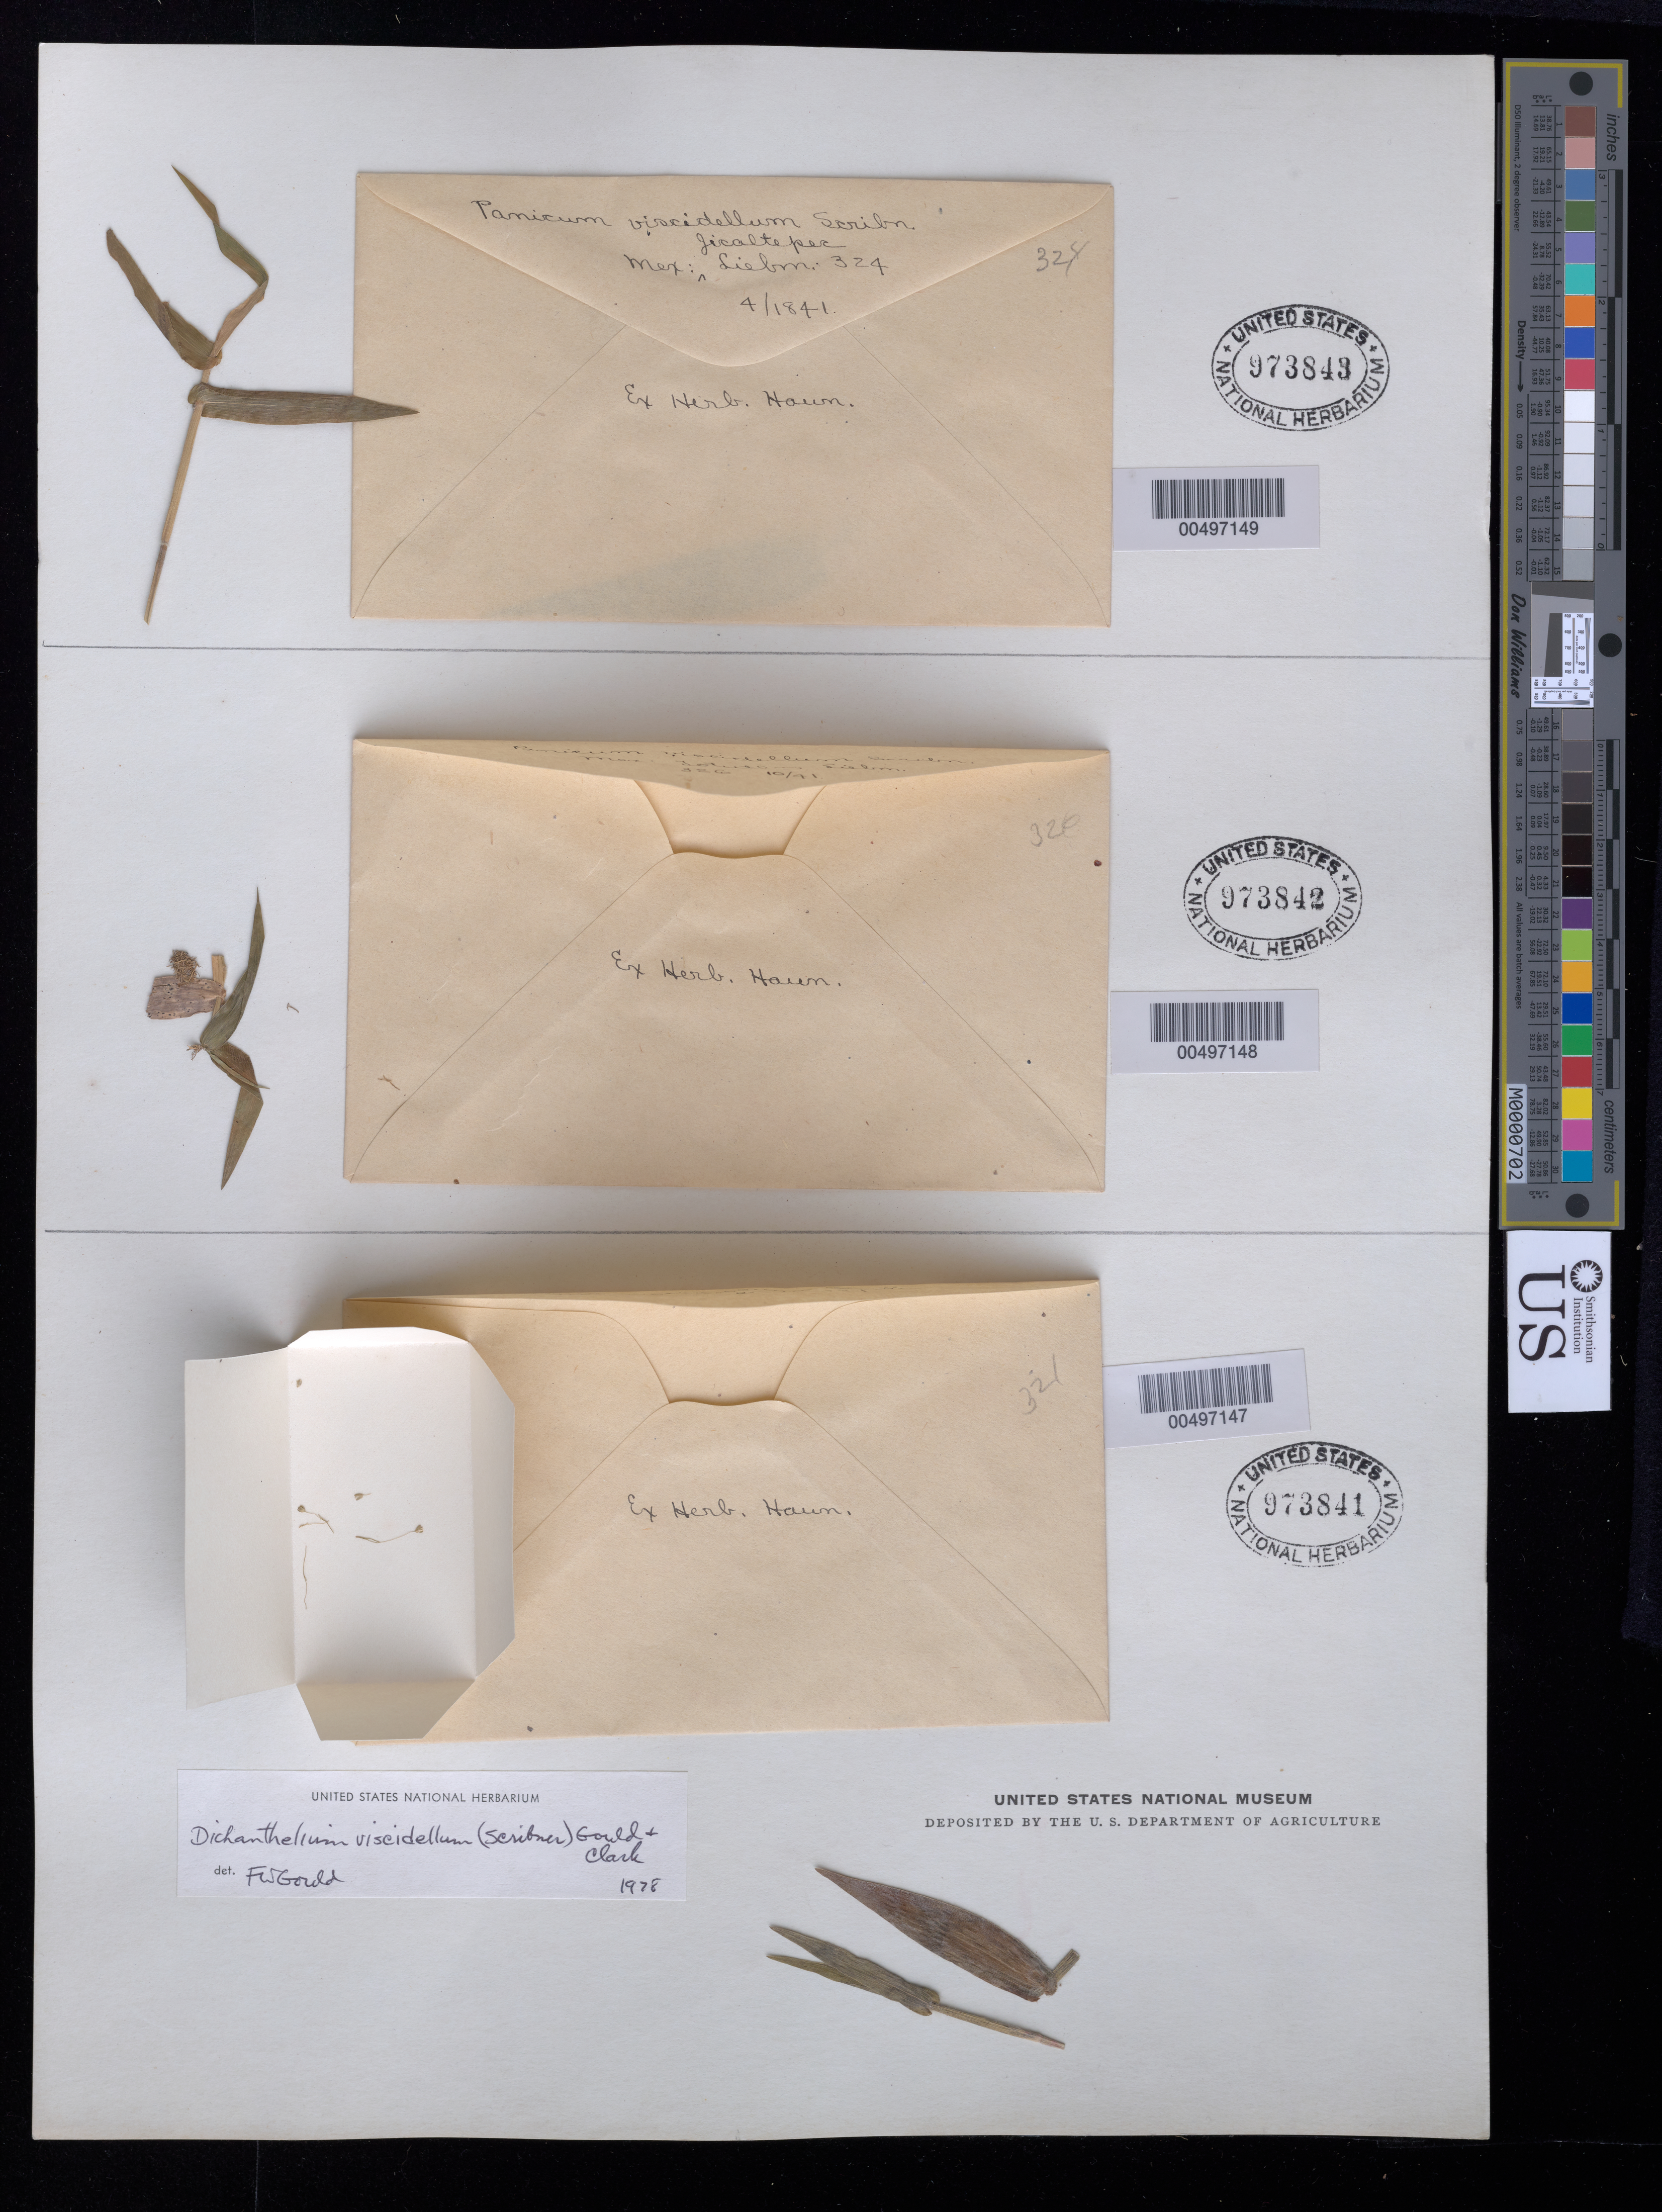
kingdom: Plantae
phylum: Tracheophyta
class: Liliopsida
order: Poales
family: Poaceae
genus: Dichanthelium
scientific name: Dichanthelium viscidellum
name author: (Scribn.) Gould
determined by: Gould, F. W.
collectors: F. M. Liebmann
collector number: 324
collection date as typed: Apr 1841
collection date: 1841-04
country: Mexico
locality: Jicaltepec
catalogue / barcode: US 973843